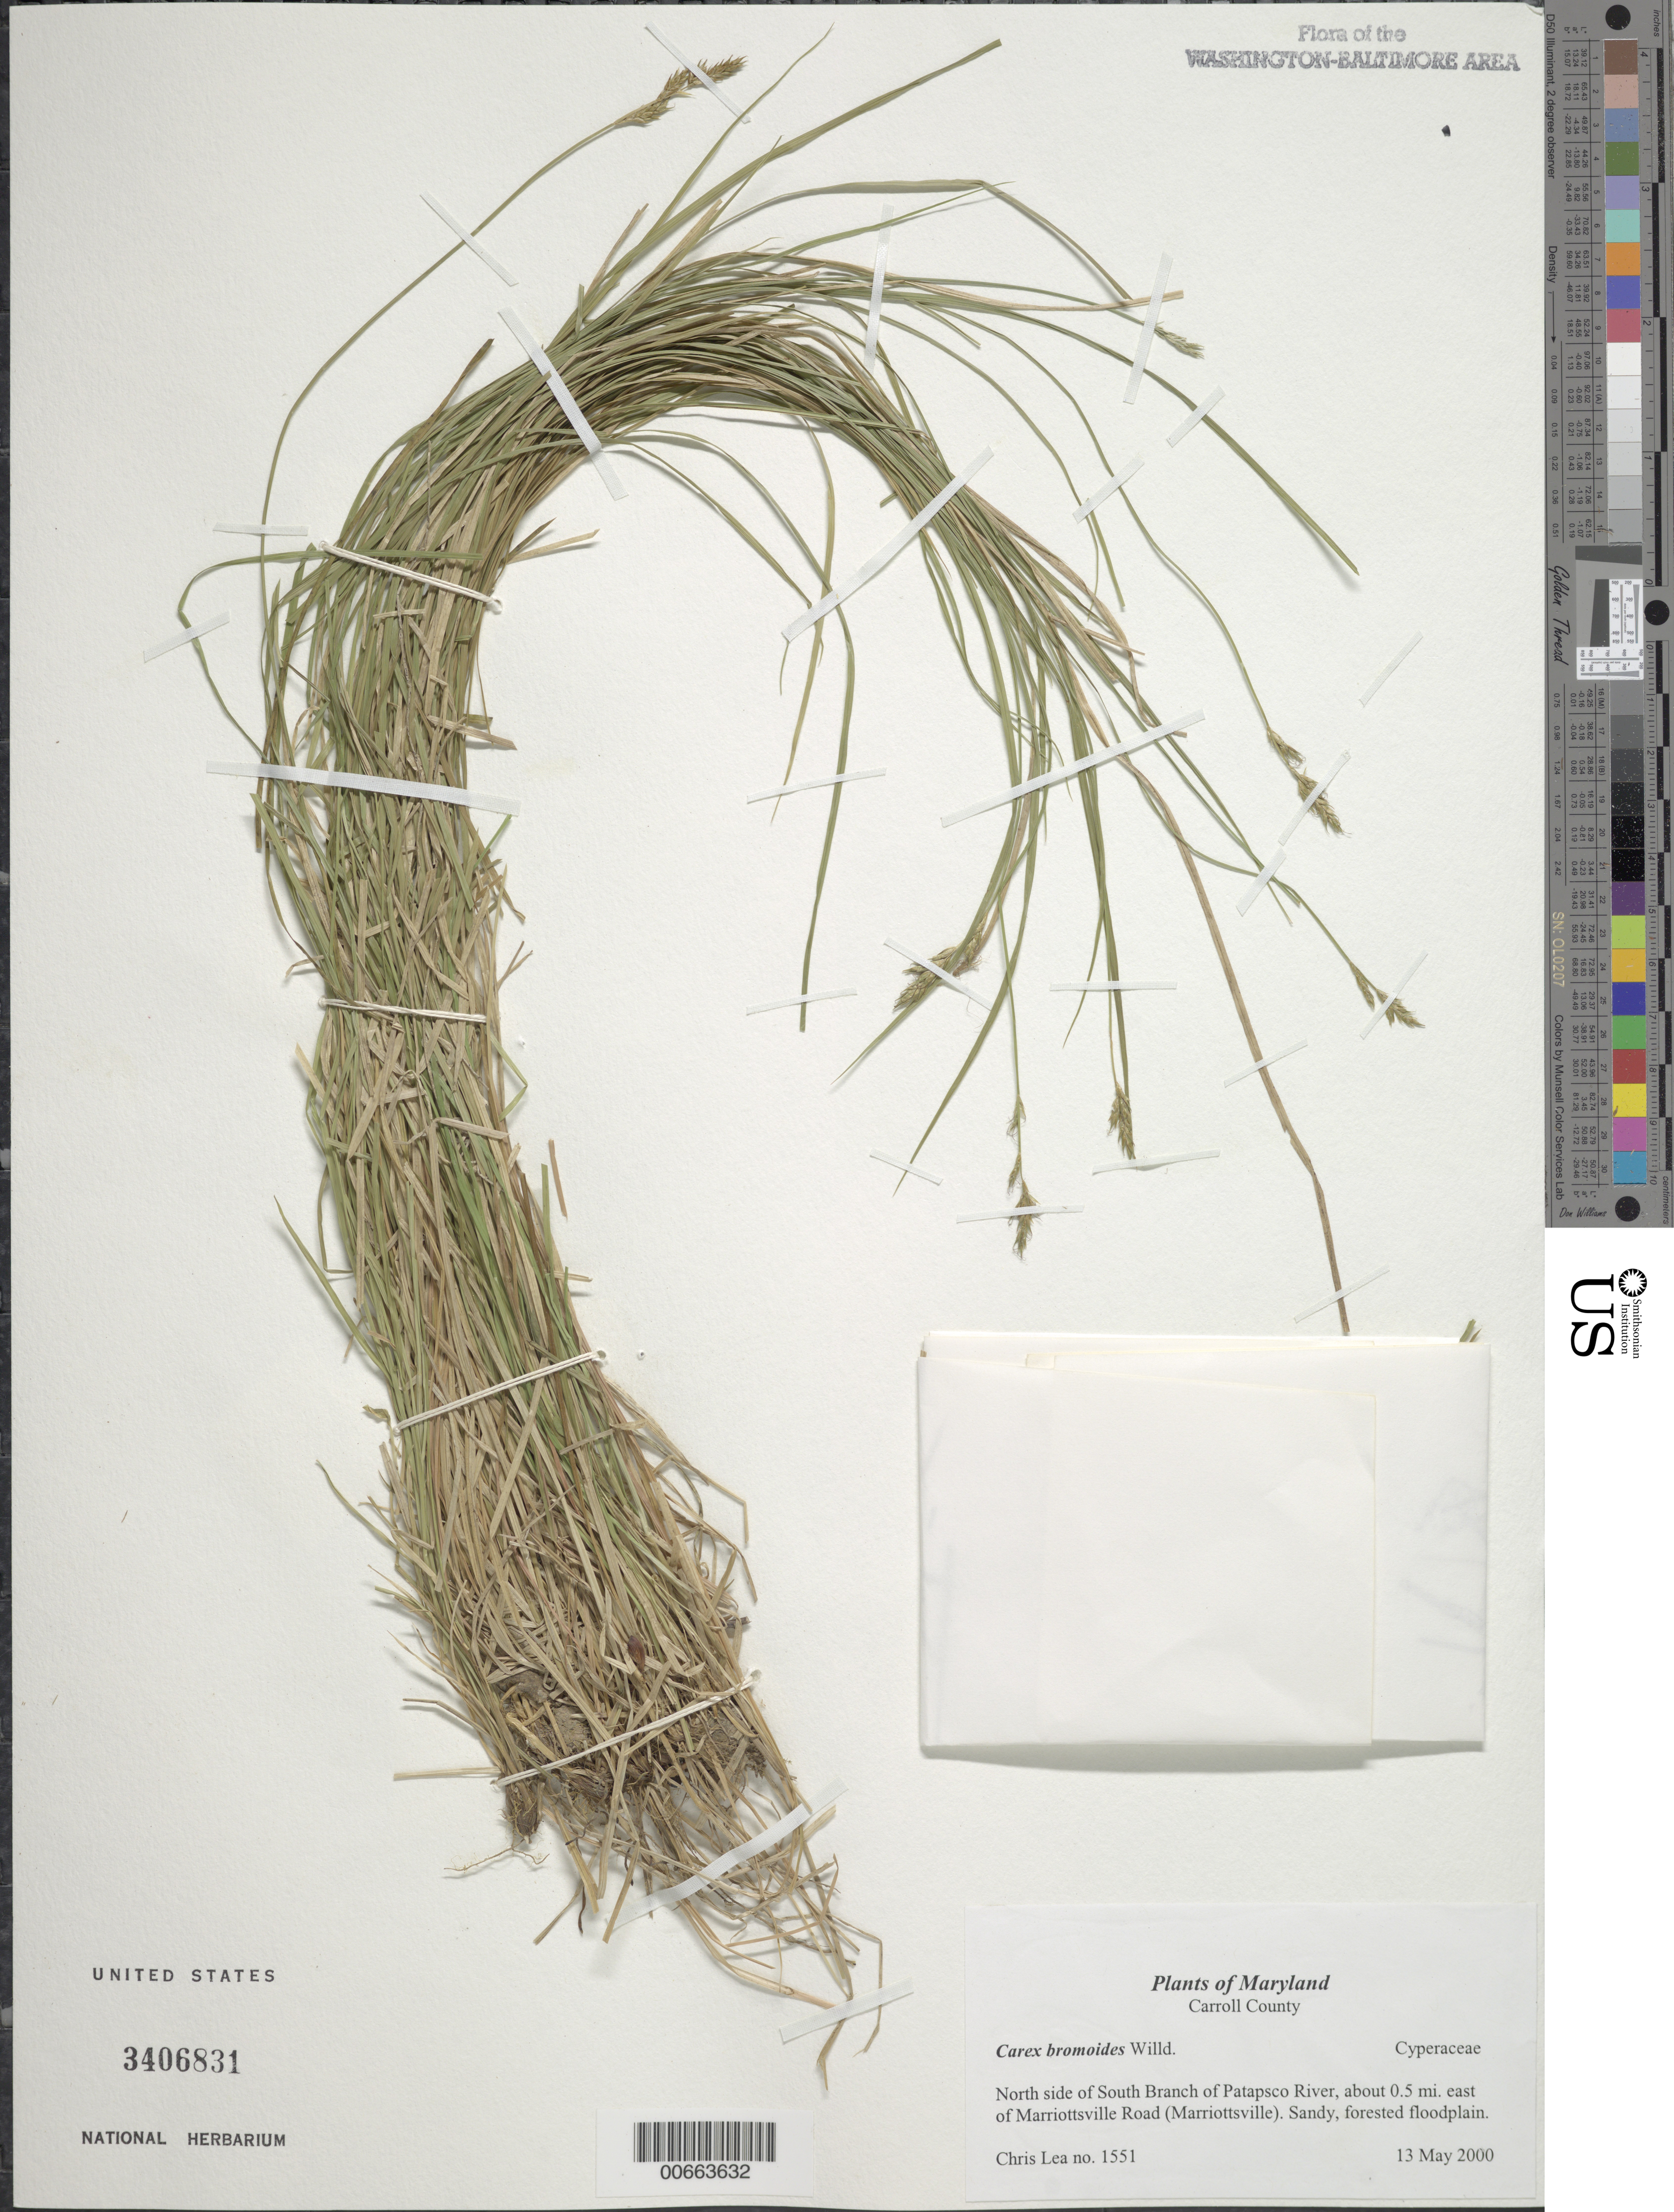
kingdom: Plantae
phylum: Tracheophyta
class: Liliopsida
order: Poales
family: Cyperaceae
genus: Carex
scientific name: Carex bromoides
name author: Willd.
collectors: C. Lea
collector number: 1551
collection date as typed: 13 May 2000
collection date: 2000-05-13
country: United States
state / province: Maryland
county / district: Carroll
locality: North side of South Branch of Patapsco River, about 0.5 mi. east of Marriottsville Road (Marriottsville).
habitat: Sandy, forested floodplain.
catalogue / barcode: US 3406831